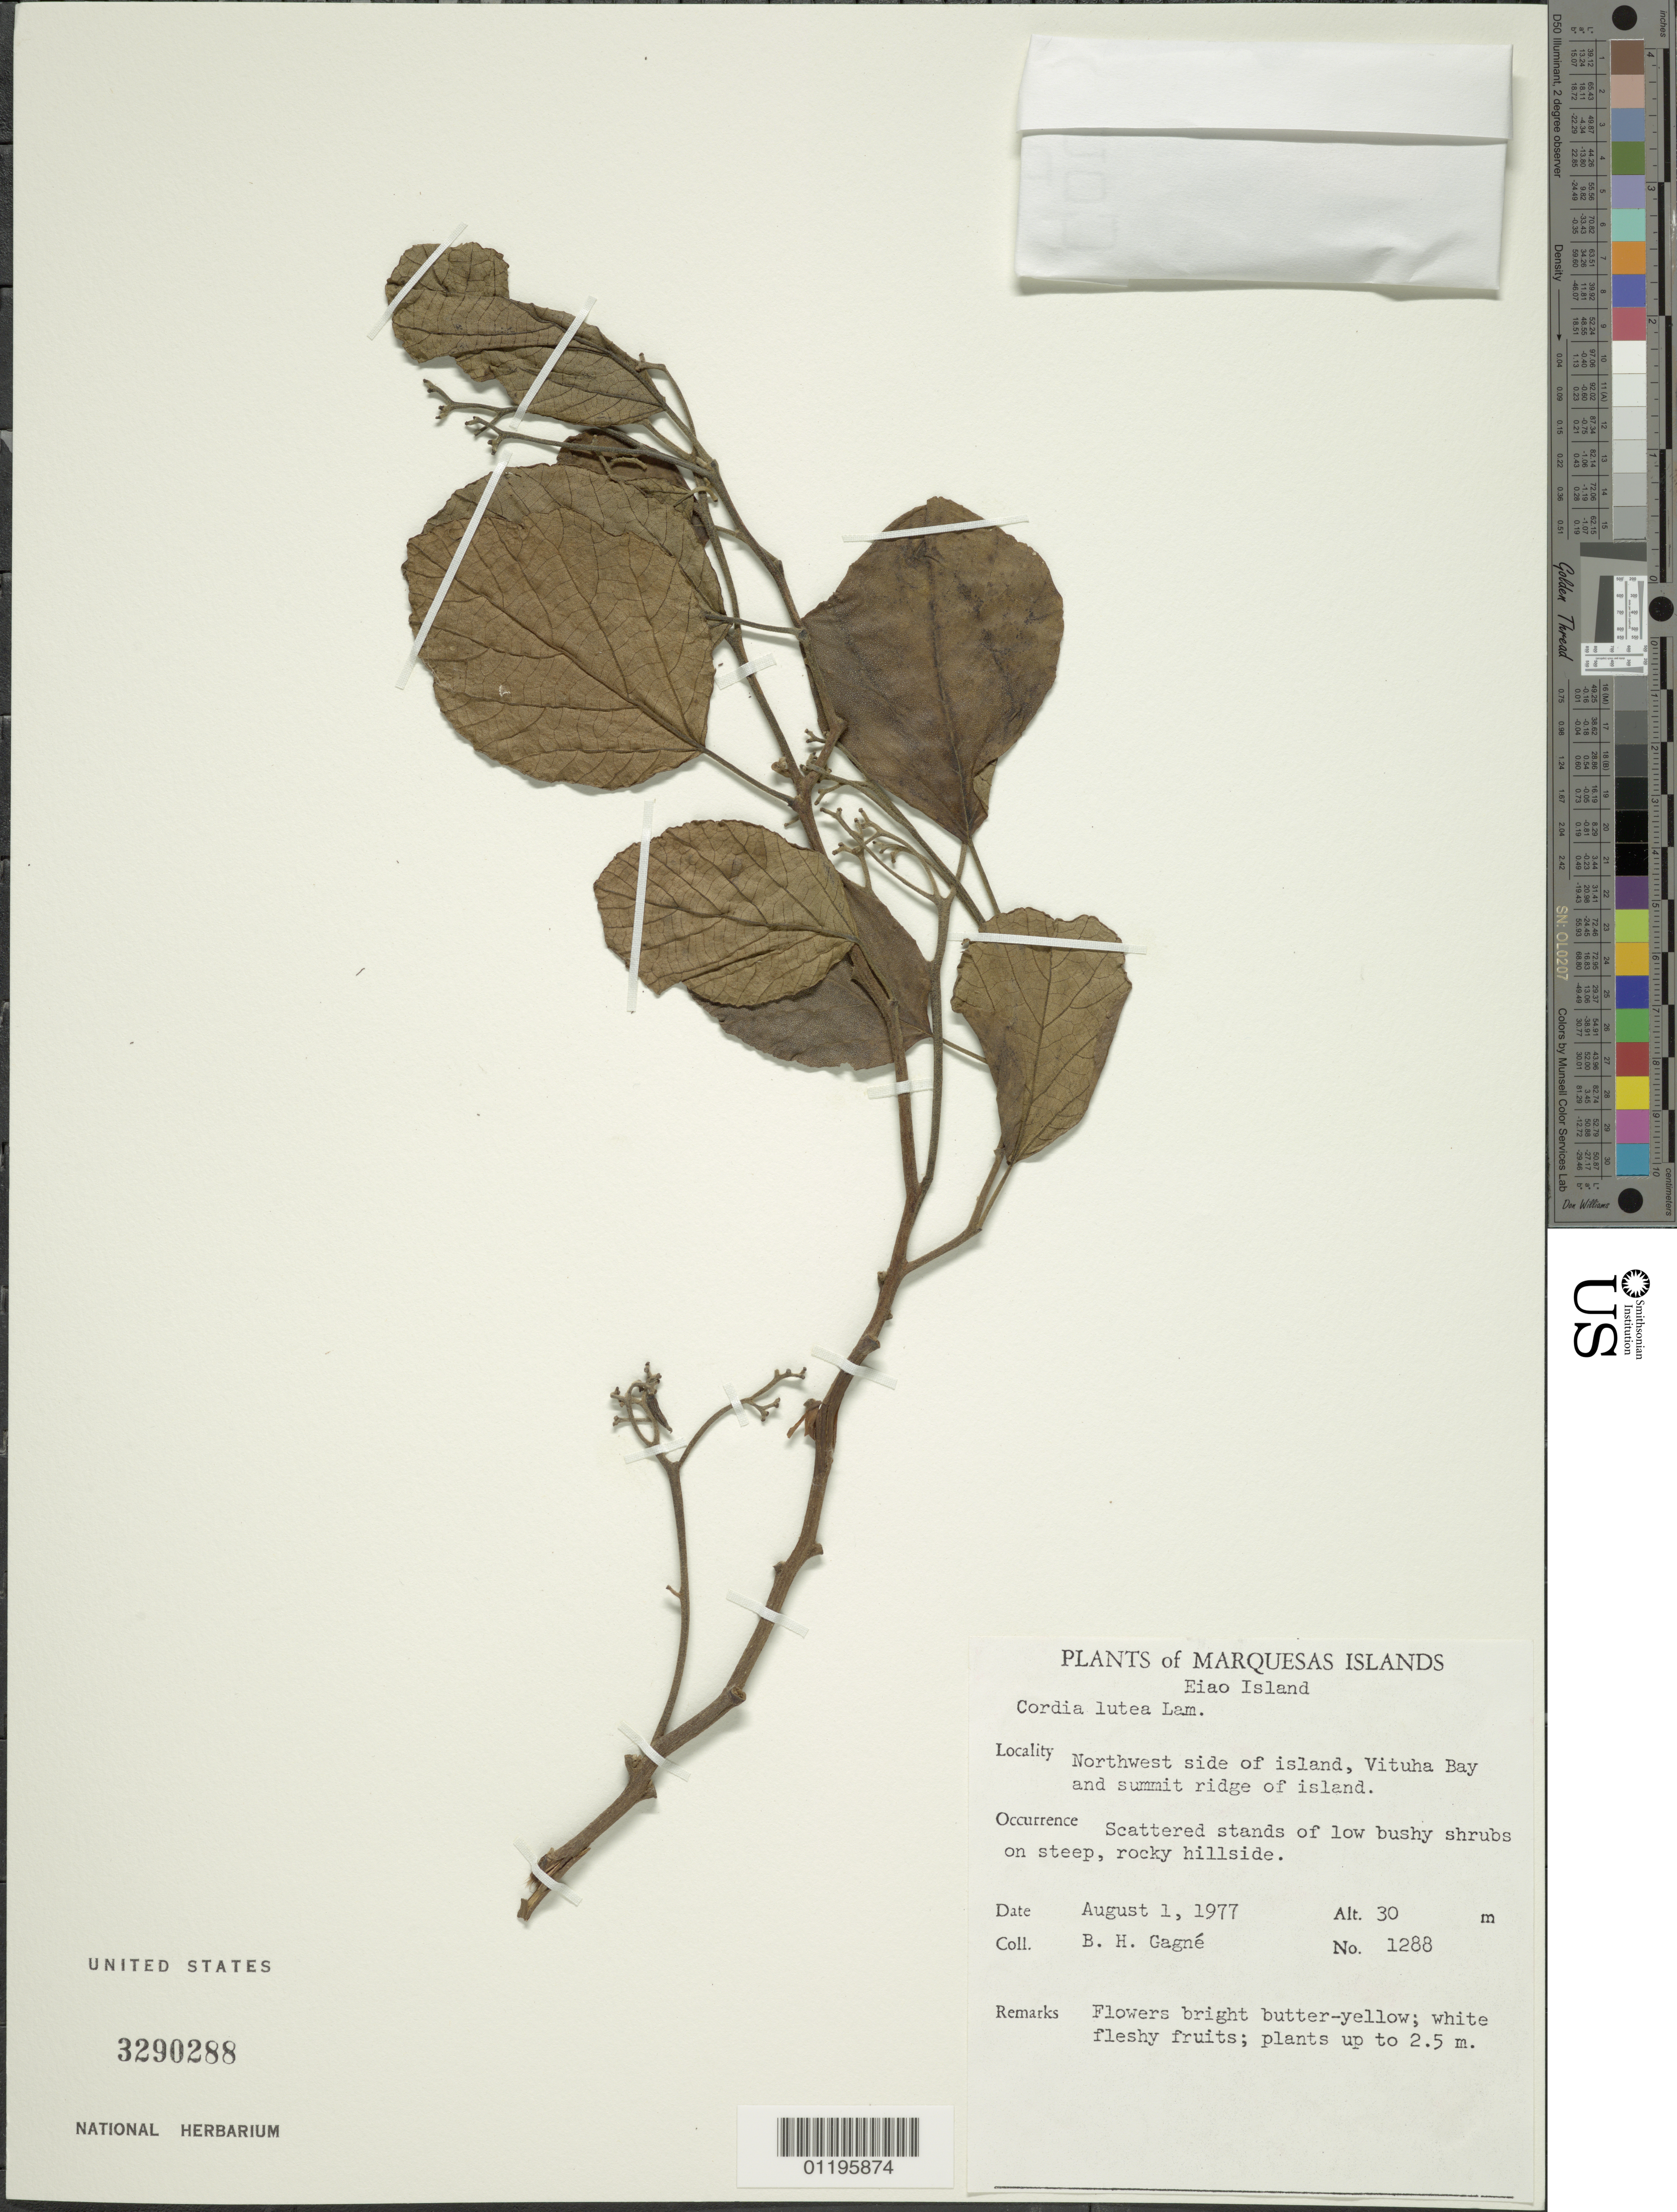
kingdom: Plantae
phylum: Tracheophyta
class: Magnoliopsida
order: Boraginales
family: Cordiaceae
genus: Cordia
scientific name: Cordia lutea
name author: Lam.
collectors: B. H. Gagné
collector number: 1288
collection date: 1977-08-01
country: French Polynesia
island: Eiao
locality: NW side of island, Vaituha Bay and summit ridge of island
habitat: Scattered stands of low bushy shrubs on steep, rocky hillside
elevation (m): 30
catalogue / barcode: US 3290288